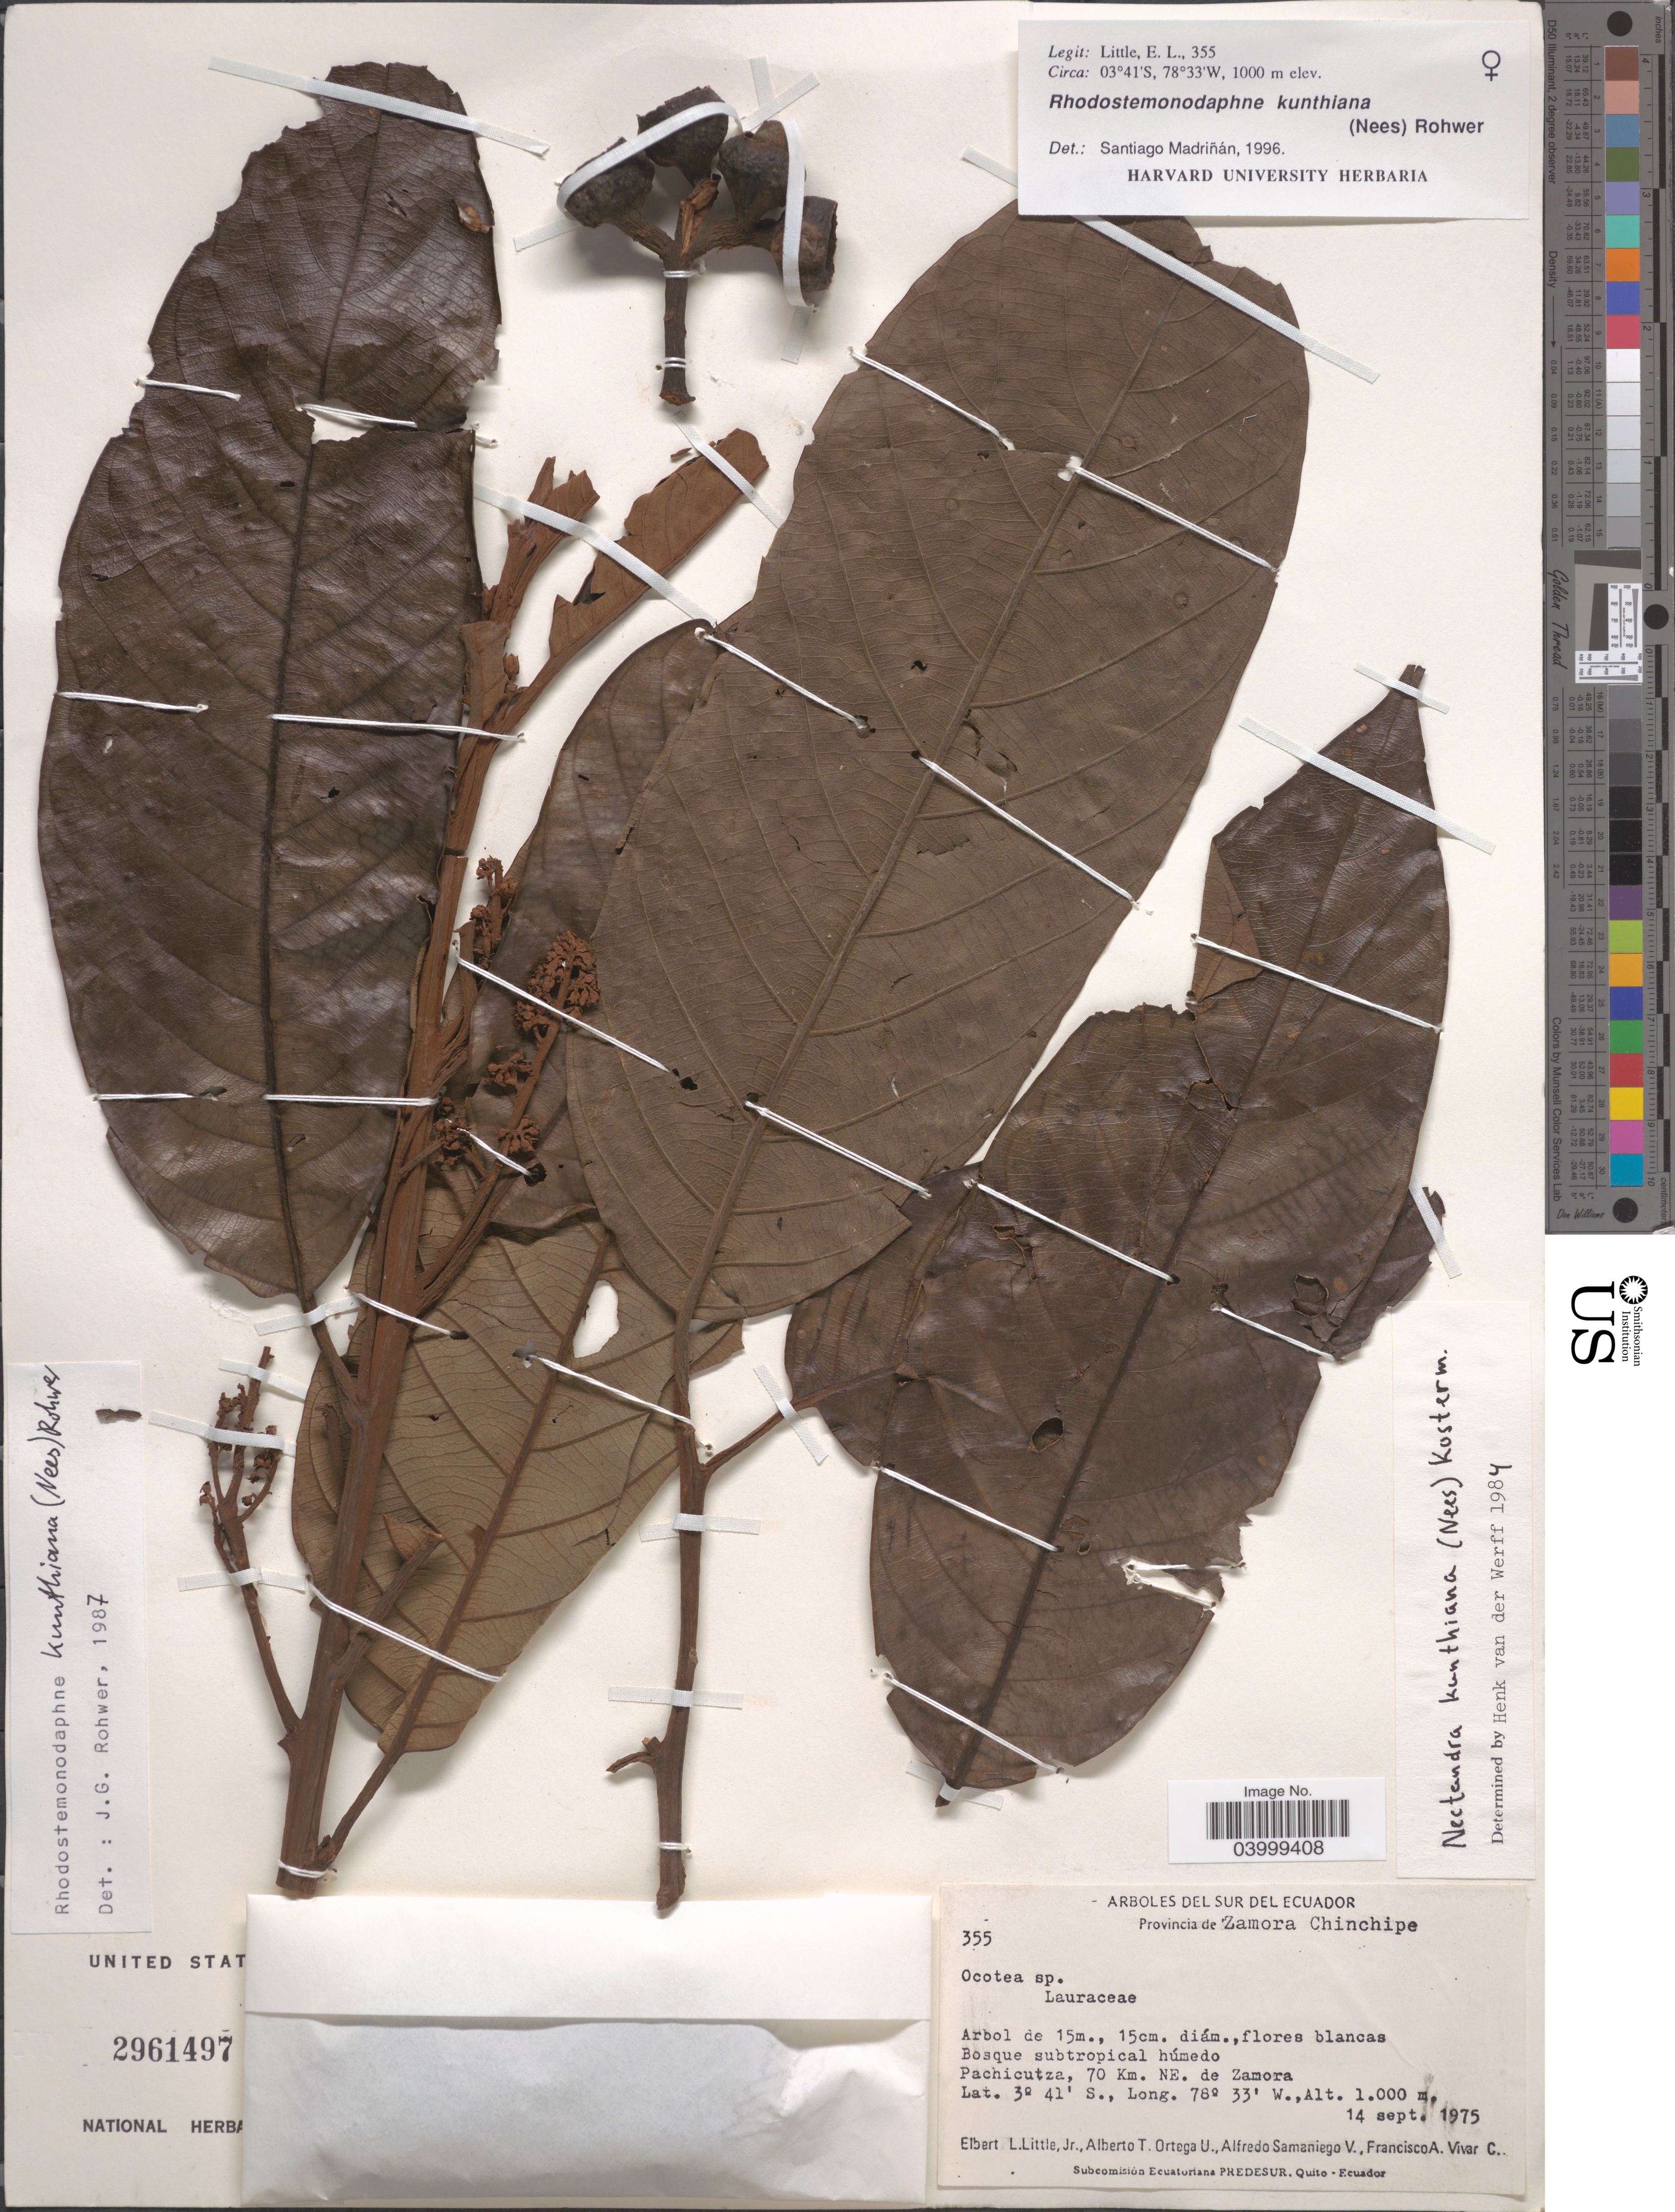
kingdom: Plantae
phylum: Tracheophyta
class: Magnoliopsida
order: Laurales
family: Lauraceae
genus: Rhodostemonodaphne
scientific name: Rhodostemonodaphne kunthiana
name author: (Nees) Rohwer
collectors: E. L. Little, A. T. Ortega U., A. Samaniego V. & F. A. Vivar C.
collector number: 355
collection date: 1975-09-14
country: Ecuador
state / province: Zamora-Chinchipe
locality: Pachícutza, 70 Km. NE. of Zamora.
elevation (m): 1000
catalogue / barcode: US 2961497